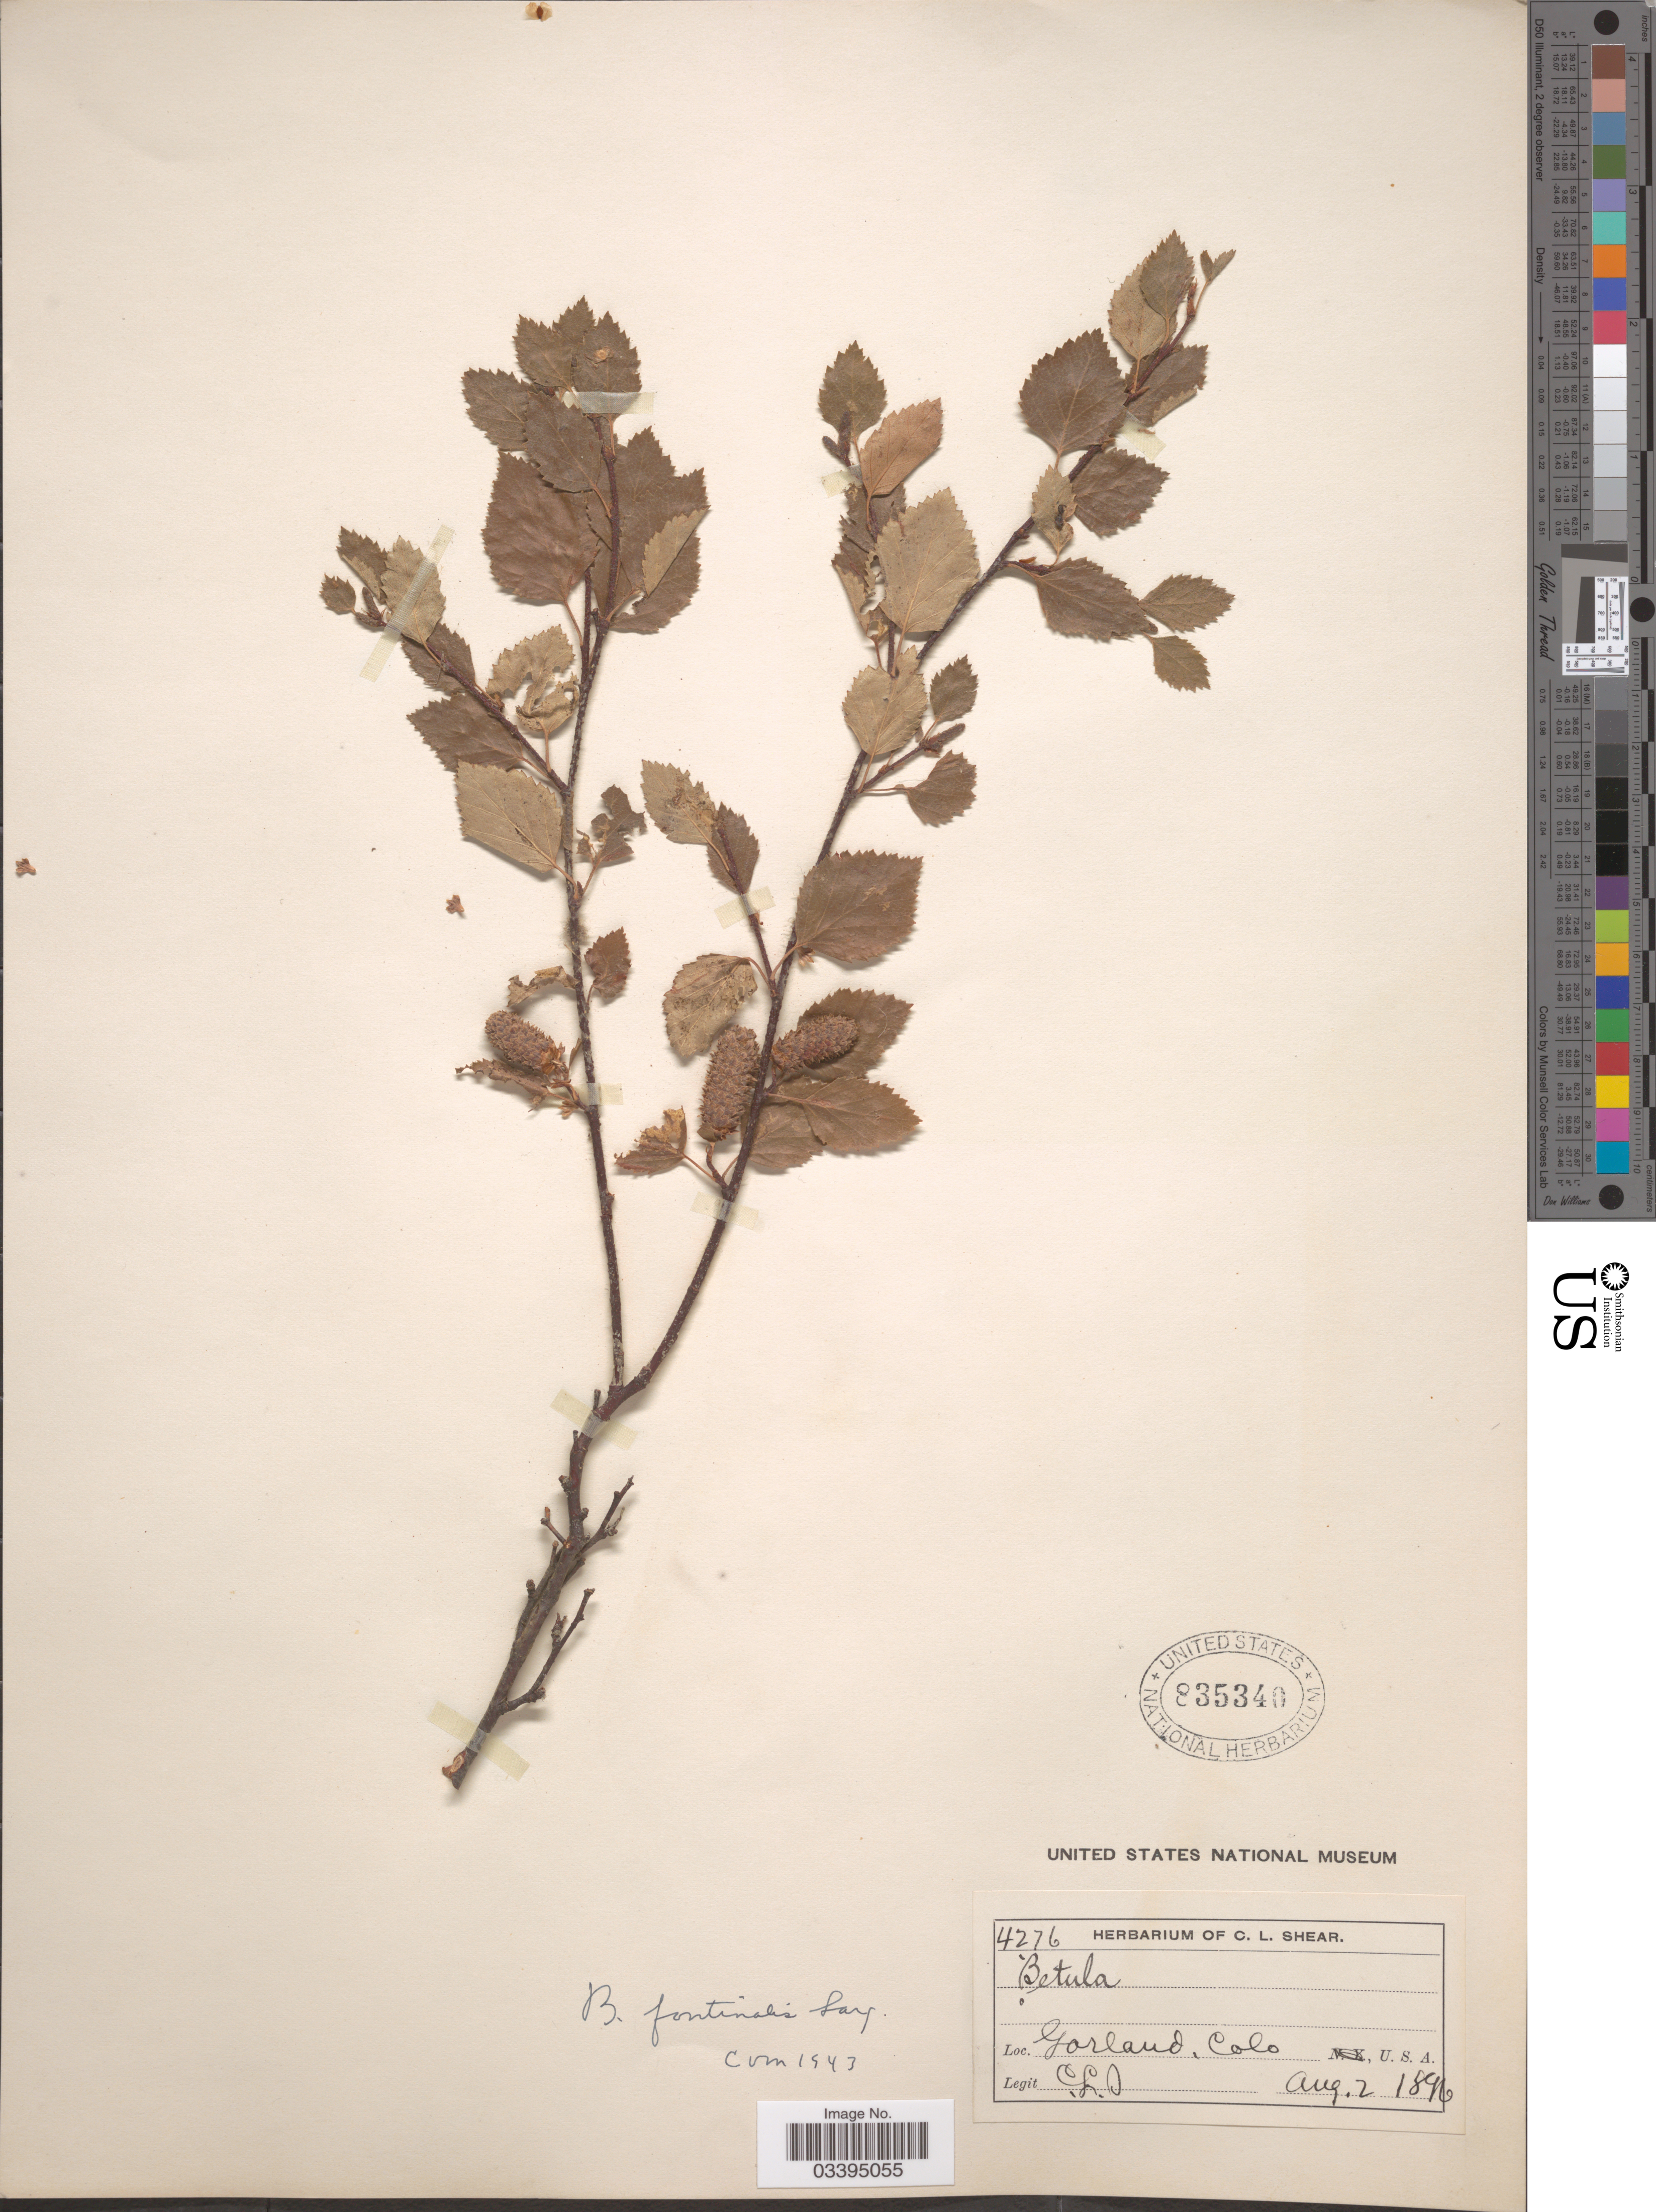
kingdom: Plantae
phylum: Tracheophyta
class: Magnoliopsida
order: Fagales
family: Betulaceae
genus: Betula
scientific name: Betula fontinalis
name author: Sarg.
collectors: C. L. Shear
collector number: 4276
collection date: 1896-08-02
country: United States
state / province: Colorado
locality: Gorland, Colo. U.S.A.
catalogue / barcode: US 835340